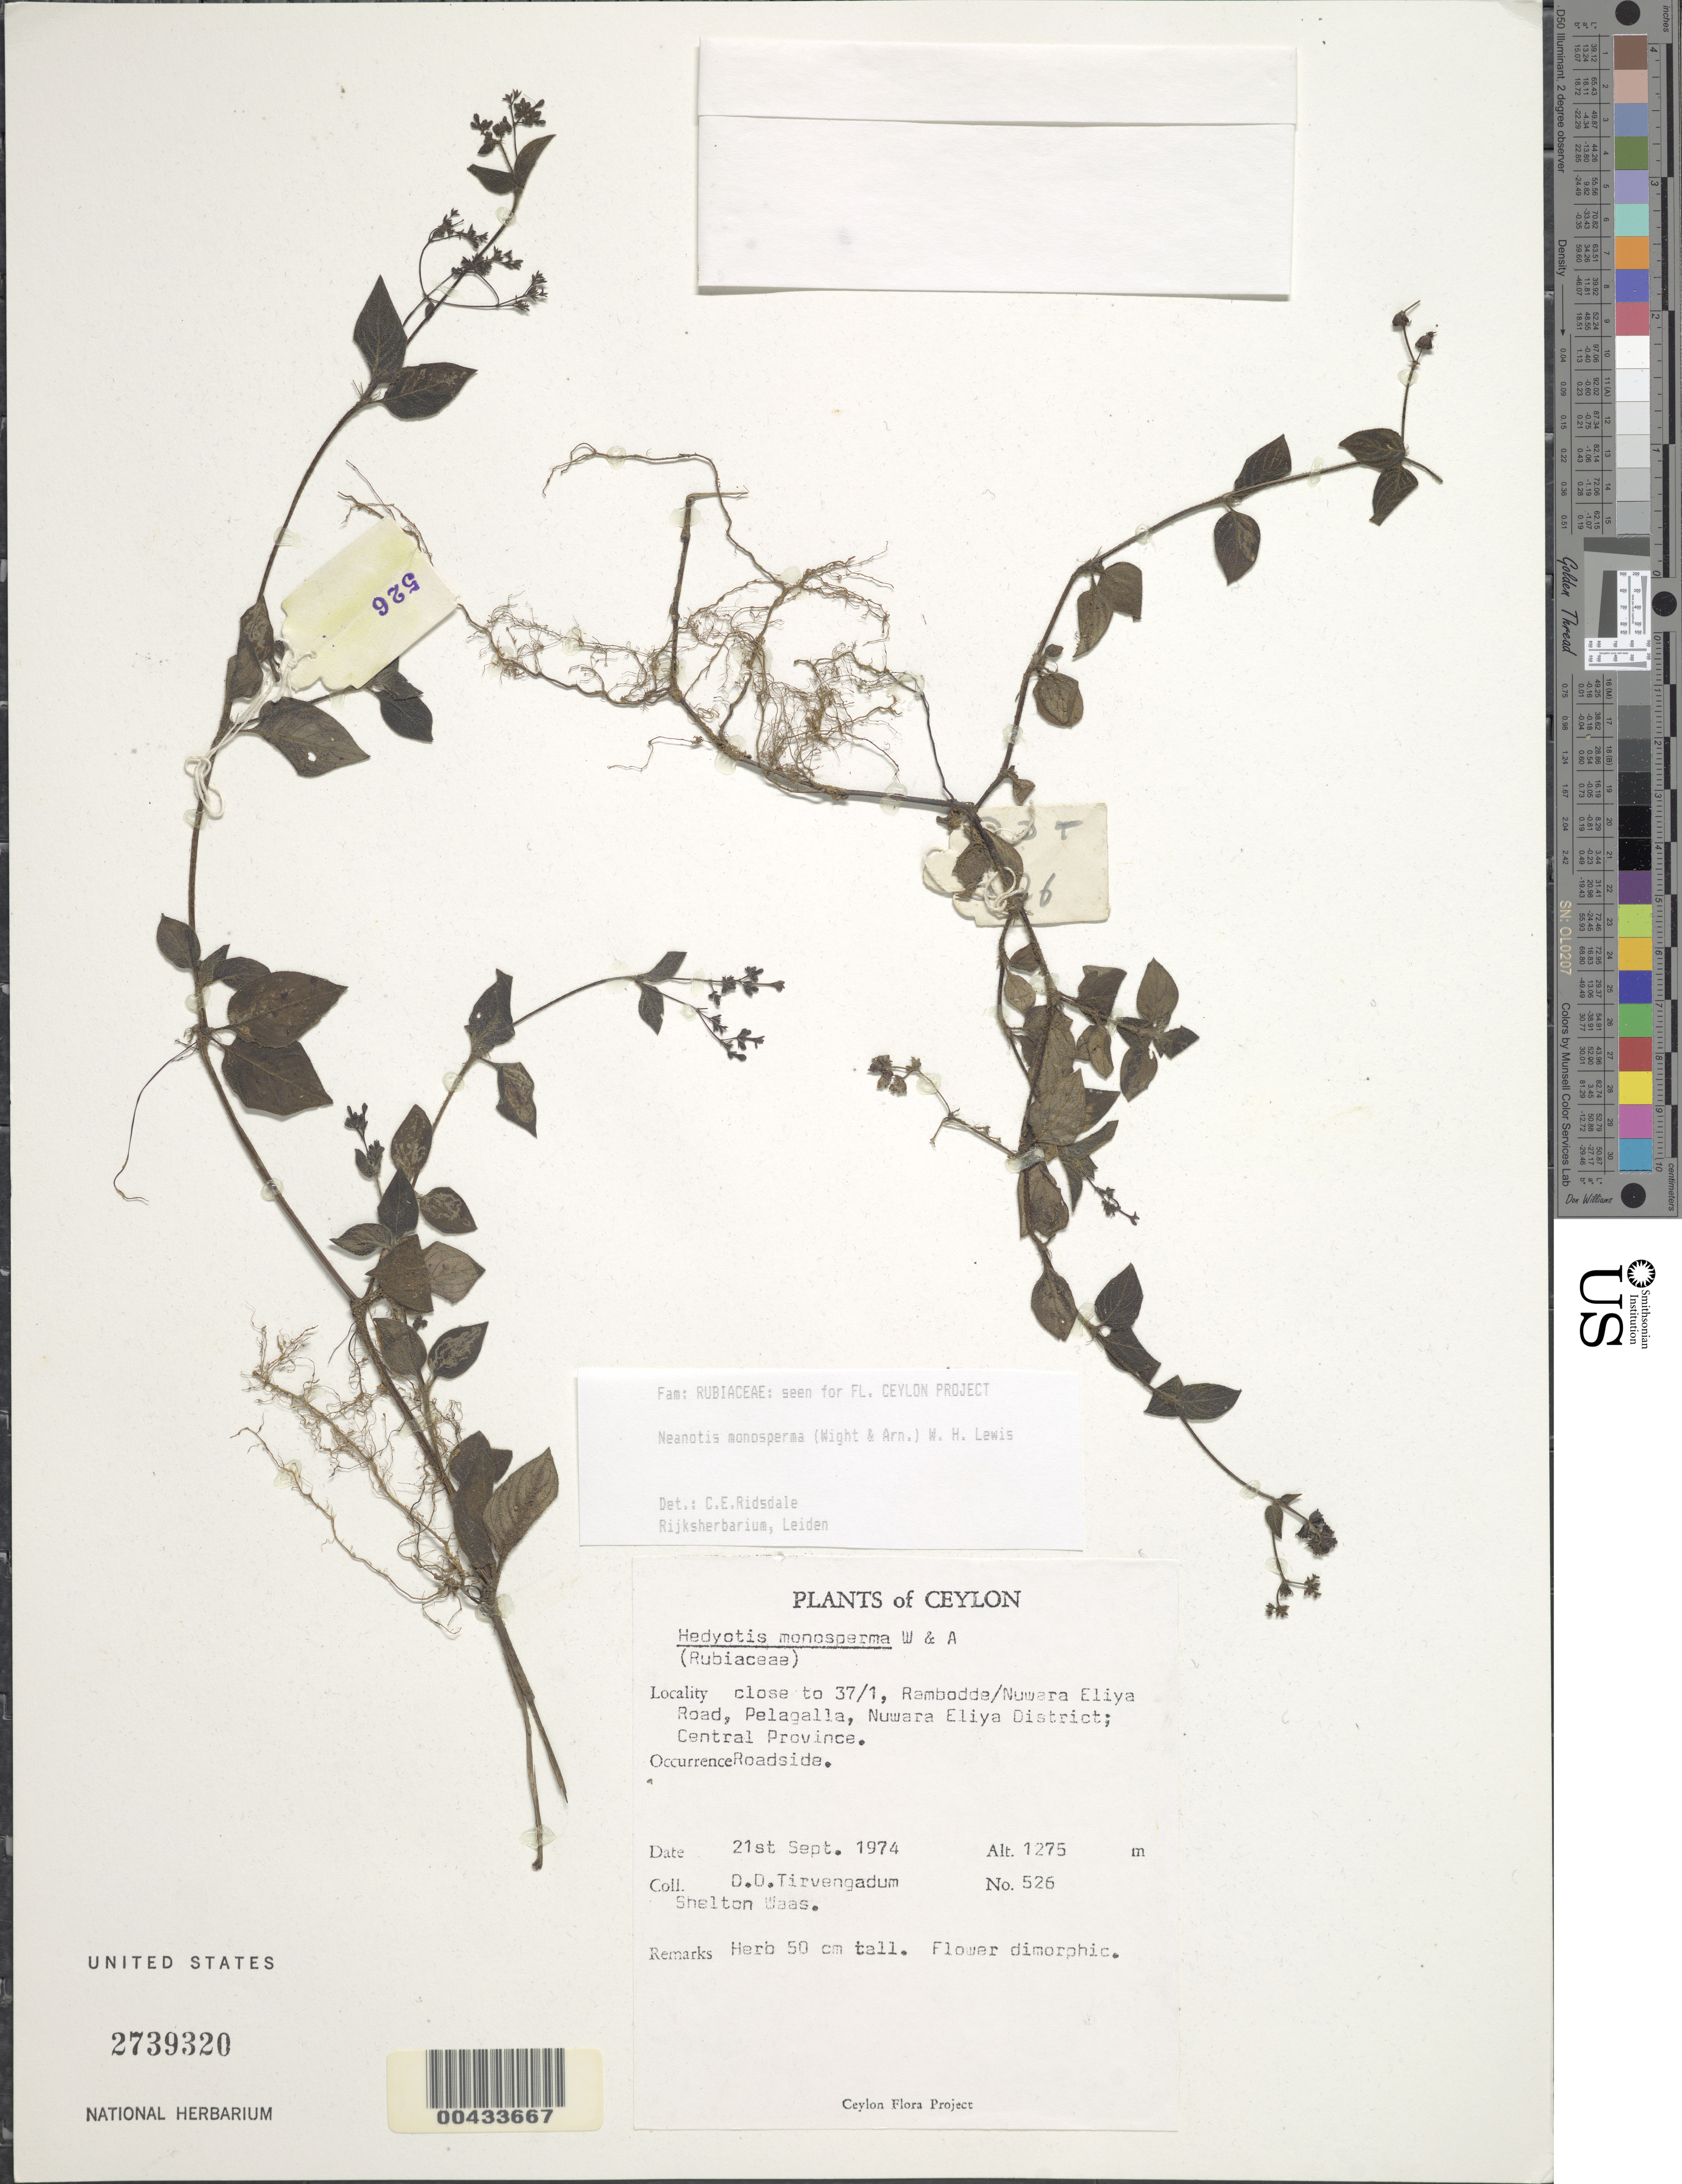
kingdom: Plantae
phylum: Tracheophyta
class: Magnoliopsida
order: Gentianales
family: Rubiaceae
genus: Neanotis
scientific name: Neanotis monosperma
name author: (Wight & Arn.) W.H. Lewis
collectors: D. Tirvengadum & S. Waas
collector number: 526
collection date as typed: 21 Sep 1974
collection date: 1974-09-21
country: Sri Lanka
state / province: Central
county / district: Nuwara Eliya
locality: close to 37/1, Rambodda-Nuwara Eliya Rd, Pelagalla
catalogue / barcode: US 2739320